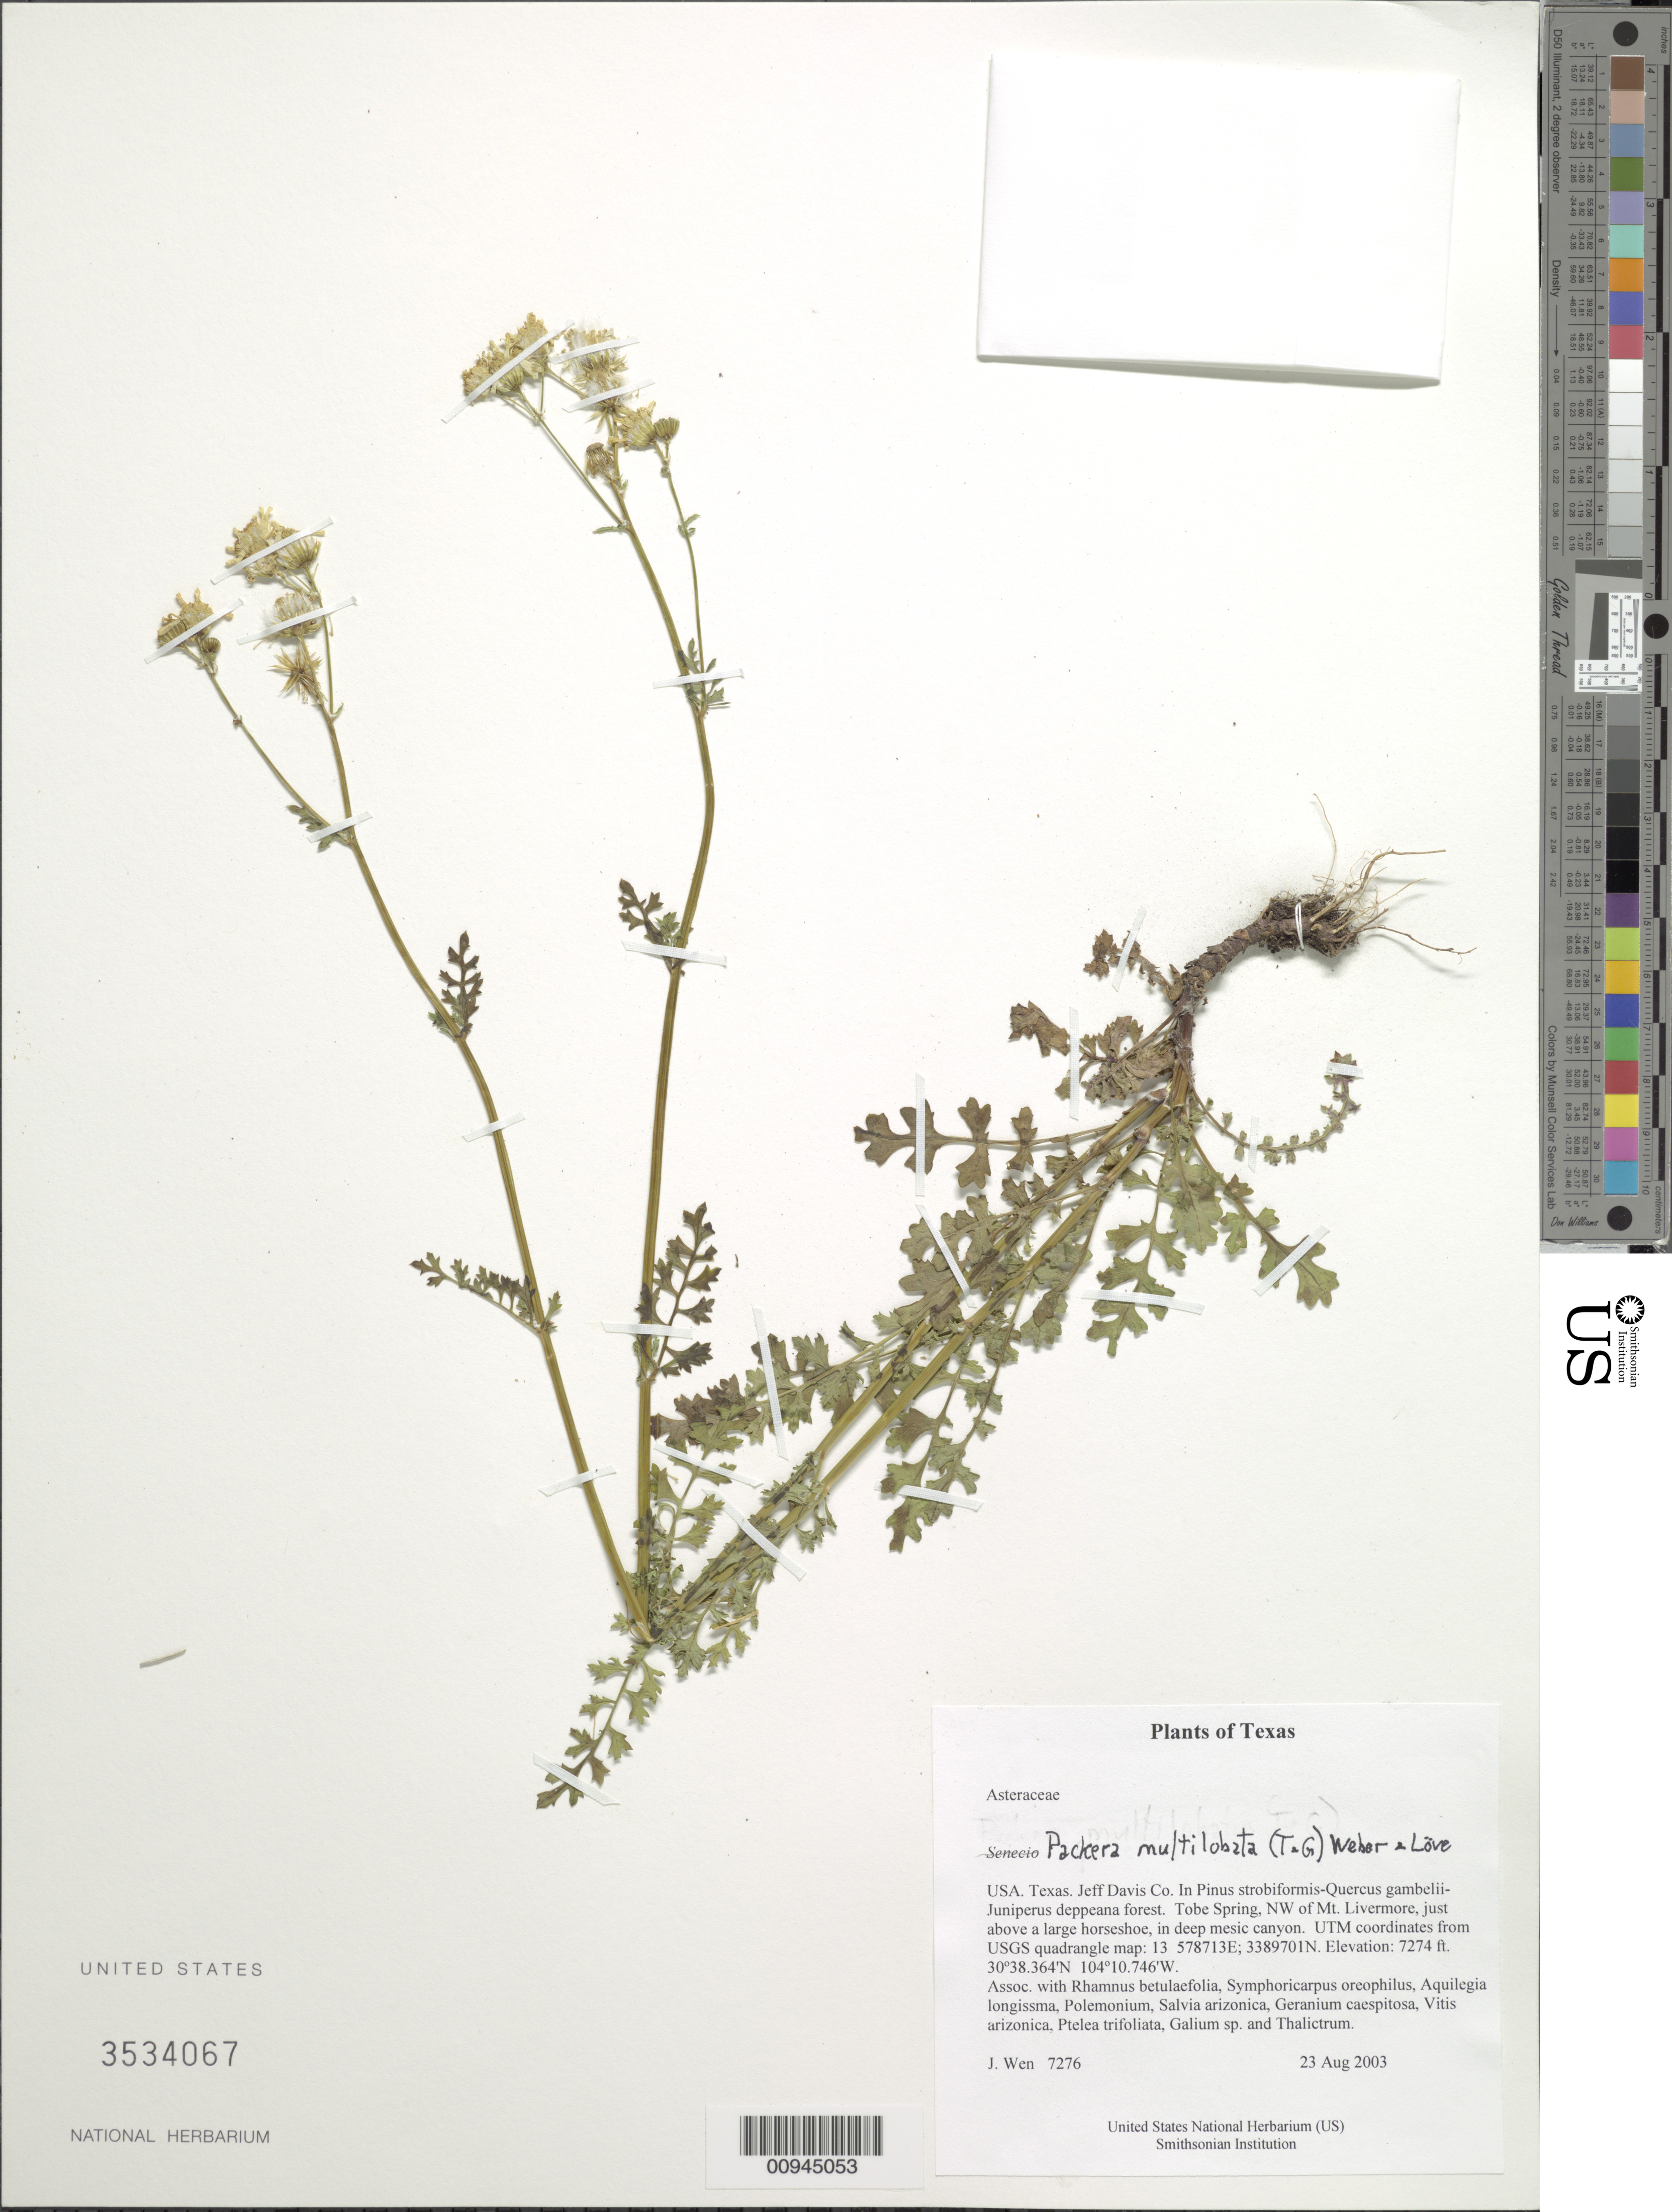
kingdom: Plantae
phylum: Tracheophyta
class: Magnoliopsida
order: Asterales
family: Asteraceae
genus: Packera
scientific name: Packera multilobata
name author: (Torr. & A. Gray) W.A. Weber & Á. Löve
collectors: J. Wen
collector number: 7276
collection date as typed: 23 Aug 2003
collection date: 2003-08-23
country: United States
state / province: Texas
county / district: Jeff Davis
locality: In Pinus strobiformis-Quercus gambelii-Juniperus deppeana forest. Tobe Spring, NW of Mt. Livermore, just above a large horseshoe, in deep mesic canyon. UTM coordinates from USGS quadrangle map: 13 578713E; 3389701N.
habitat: Assoc. with Rhamnus betulaefolia, Symphoricarpus oreophilus, Aquilegia longissma, Polemonium, Salvia arizonica, Geranium caespitosa, Vitis arizonica, Ptelea trifoliata, Galium sp. and Thalictrum.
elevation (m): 2217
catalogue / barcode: US 3534067